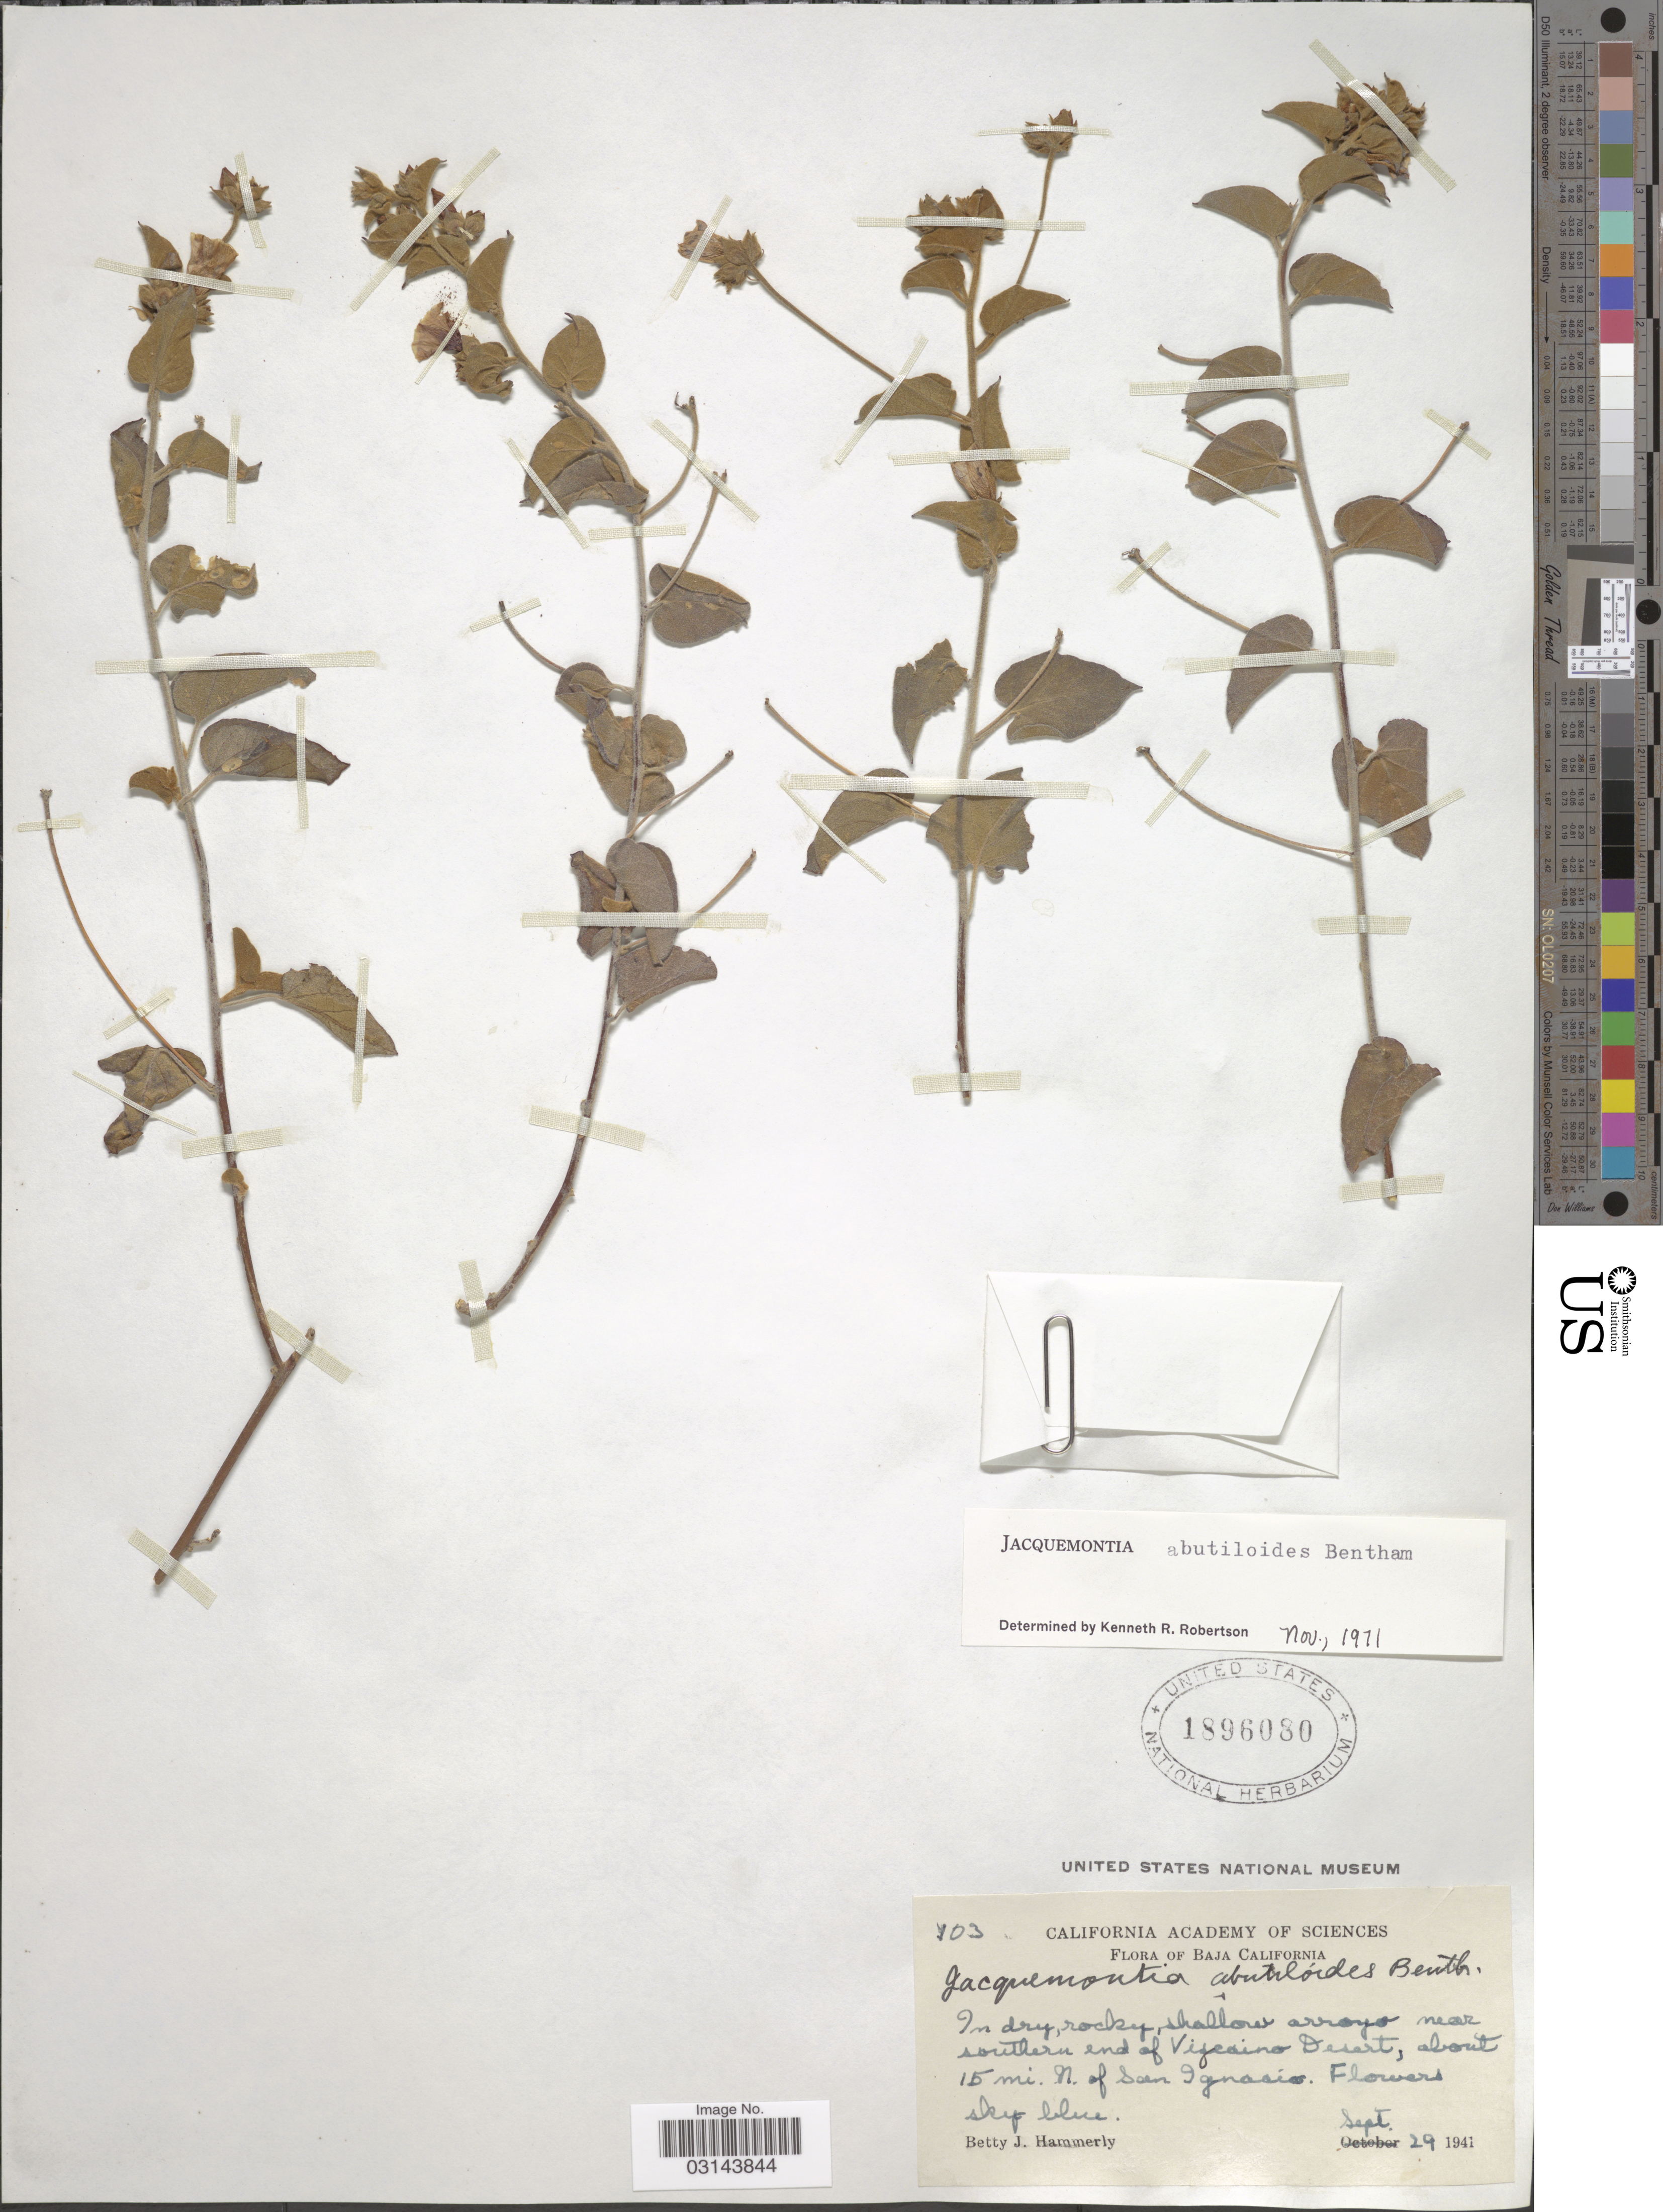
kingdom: Plantae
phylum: Tracheophyta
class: Magnoliopsida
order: Solanales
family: Convolvulaceae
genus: Jacquemontia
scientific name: Jacquemontia abutiloides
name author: Benth.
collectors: B. J. Hammerly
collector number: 103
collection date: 1941-09-29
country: Mexico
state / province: Baja California Sur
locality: Near southern end of Vizcaino Desert, about 15 mi. N. of San Ignacio.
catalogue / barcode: US 1896080